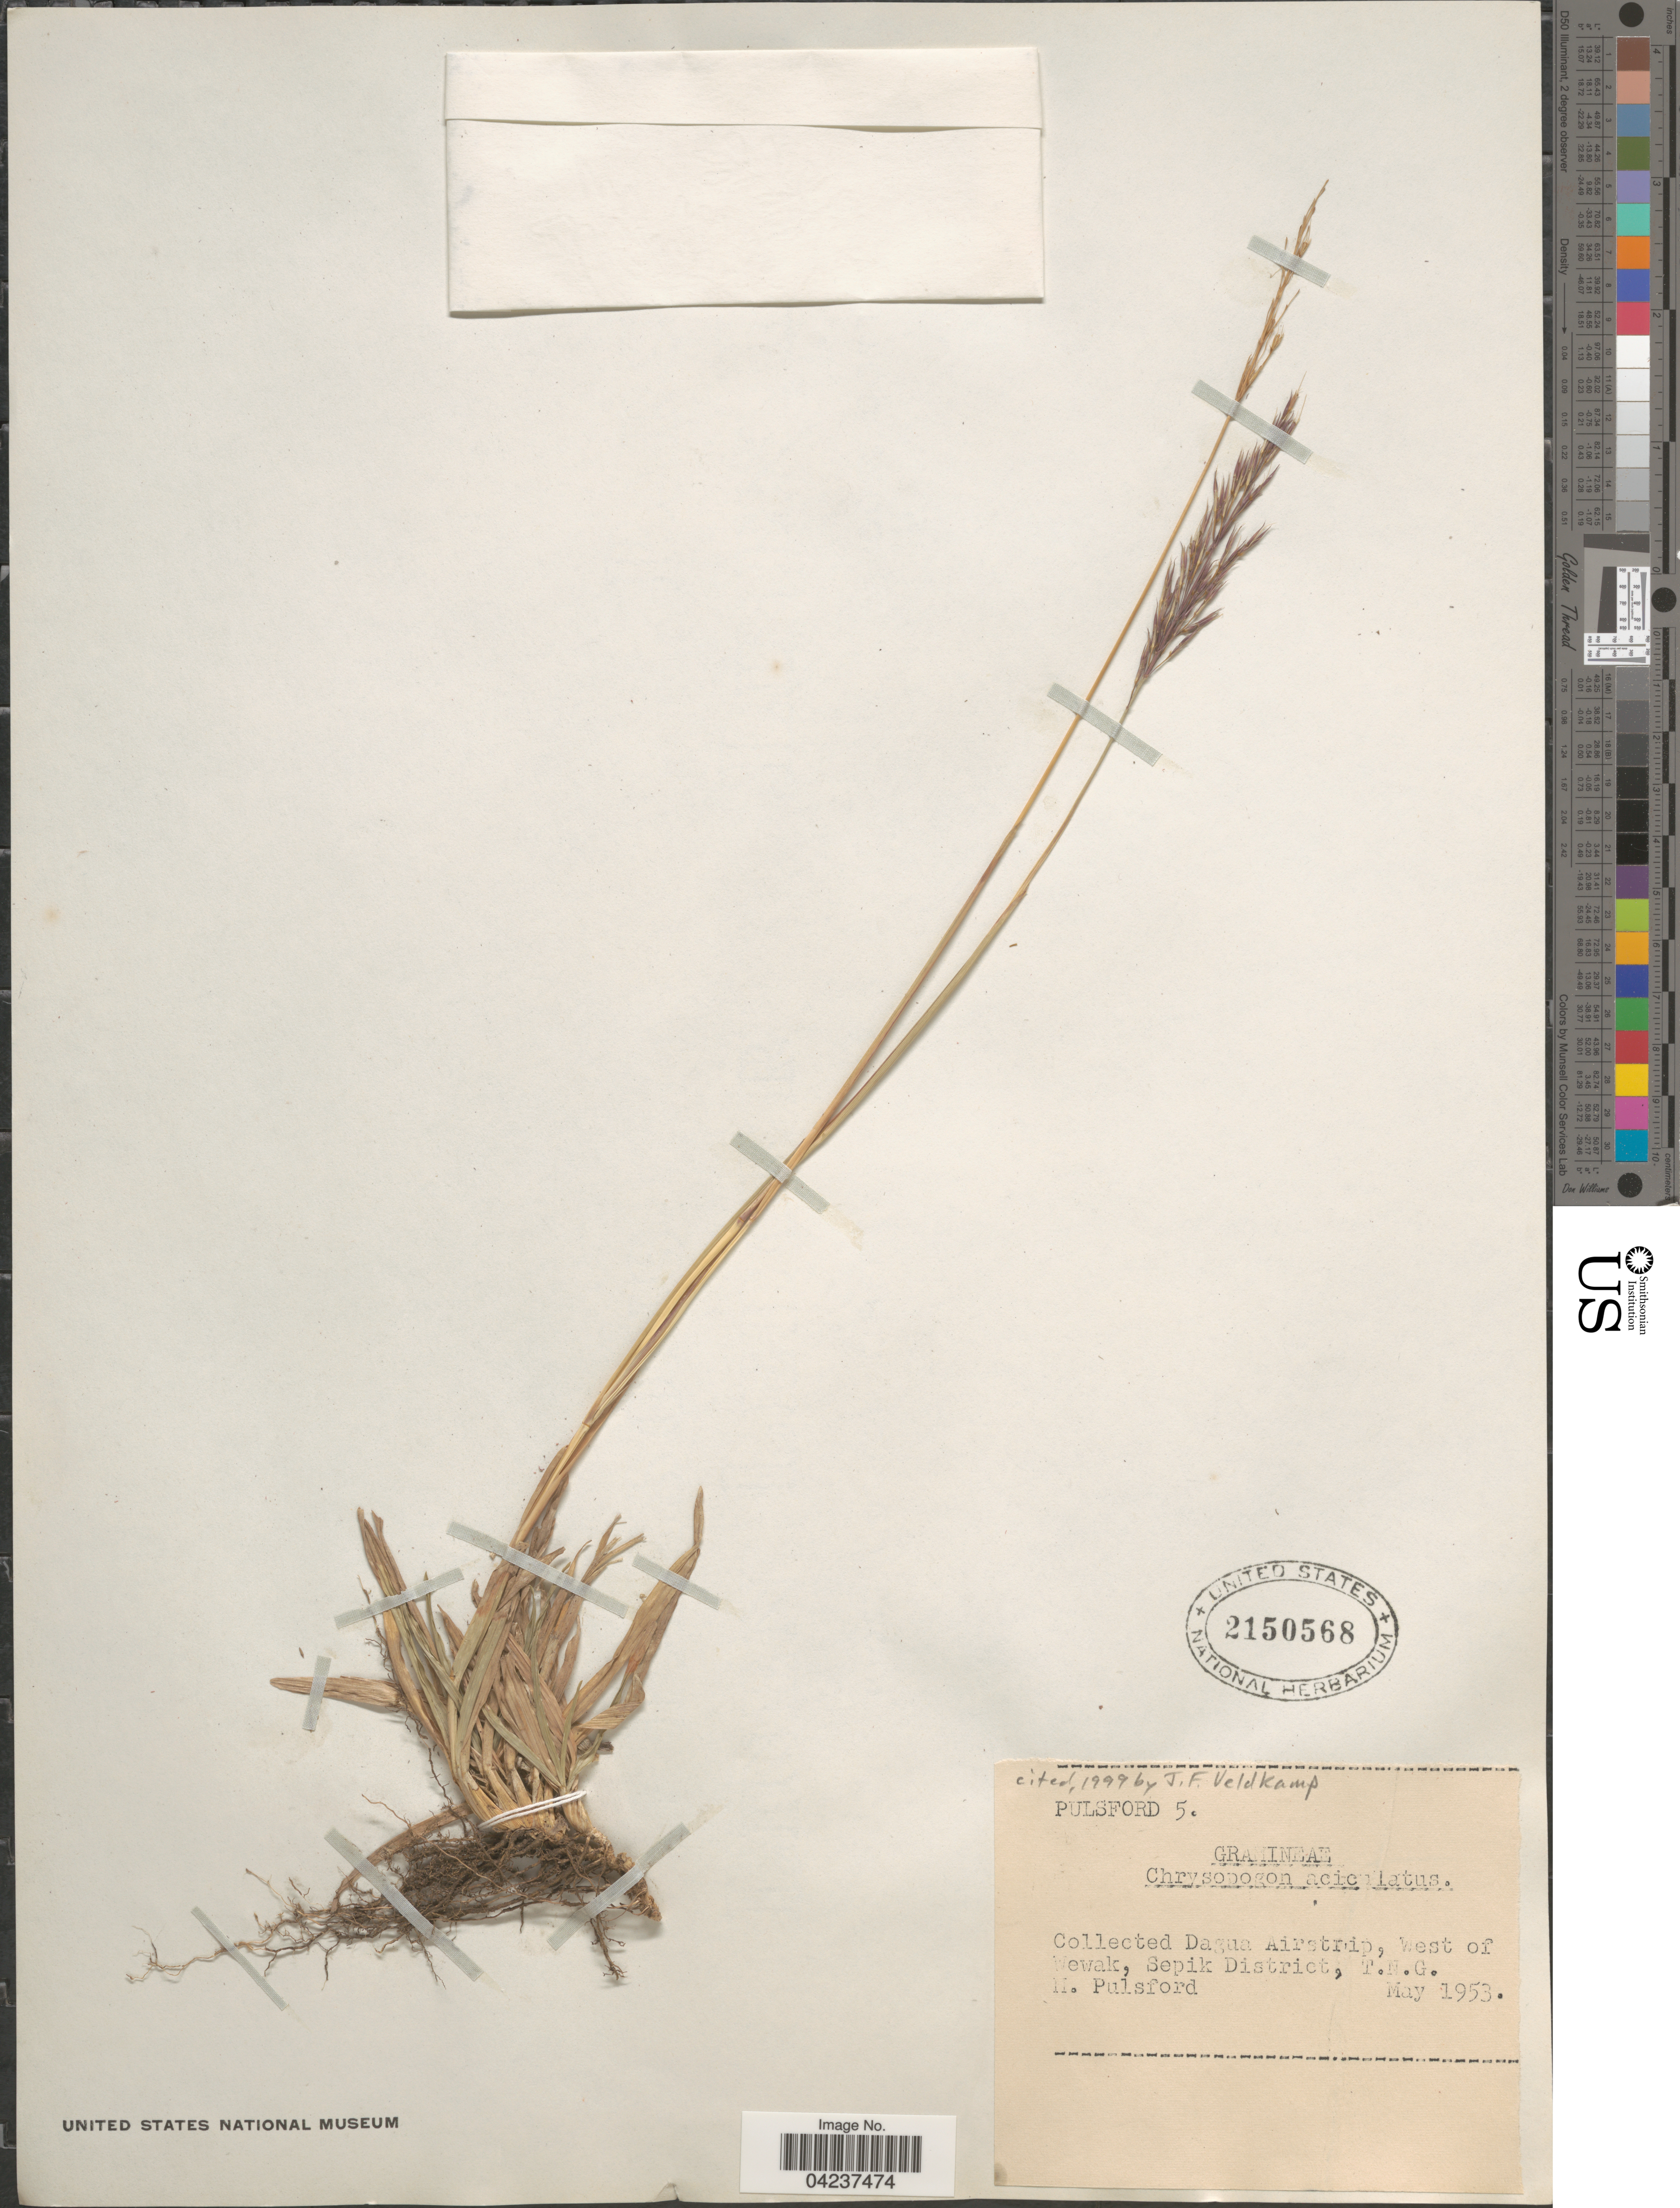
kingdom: Plantae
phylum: Tracheophyta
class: Liliopsida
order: Poales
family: Poaceae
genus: Chrysopogon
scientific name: Chrysopogon aciculatus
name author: (Retz.) Trin.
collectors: M. Pulsford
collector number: PULSFORD 5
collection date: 1953-05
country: Papua New Guinea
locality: Dagua Airstrip, West of Wewak, Sepik District, T.N.G.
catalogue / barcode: US 2150568